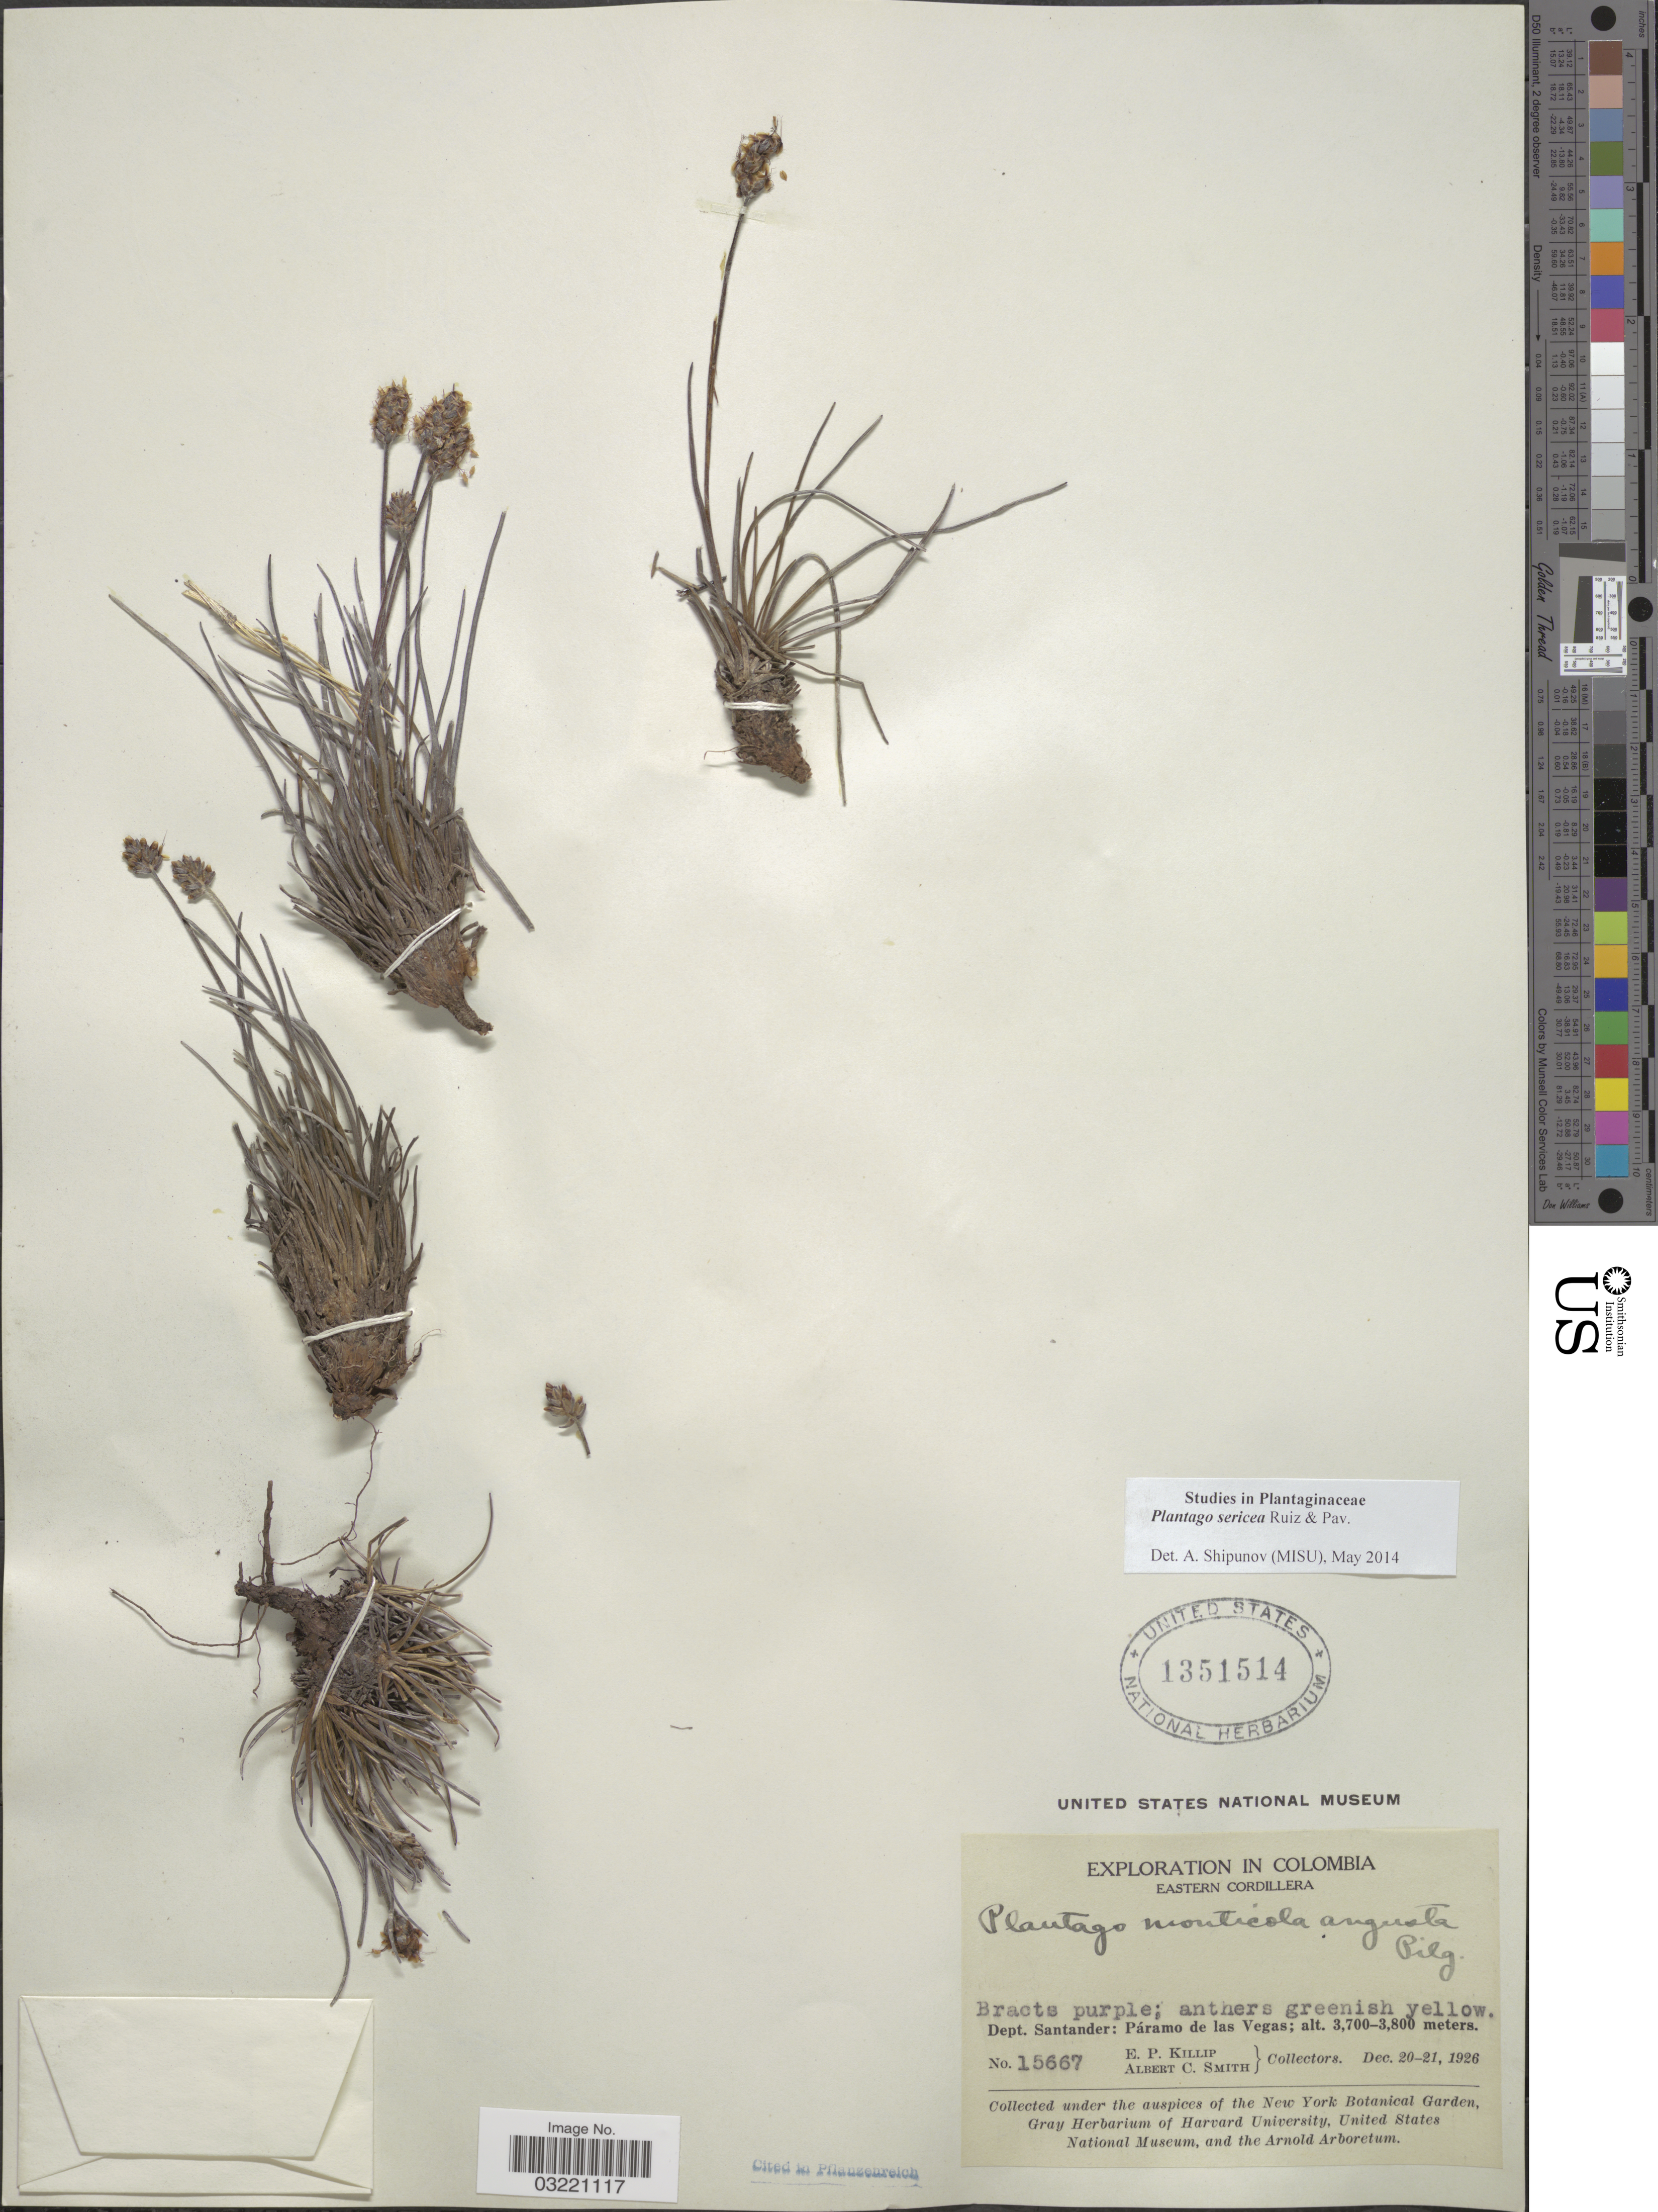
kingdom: Plantae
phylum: Tracheophyta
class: Magnoliopsida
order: Lamiales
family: Plantaginaceae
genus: Plantago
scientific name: Plantago sericea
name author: Ruiz & Pav.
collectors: E. P. Killip & A. C. Smith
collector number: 15667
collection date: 1926-12-20/1926-12-21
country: Colombia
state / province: Santander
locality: Eastern Cordillera. Dept. Santander: Páramo de las Vegas.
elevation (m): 3700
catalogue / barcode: US 1351514